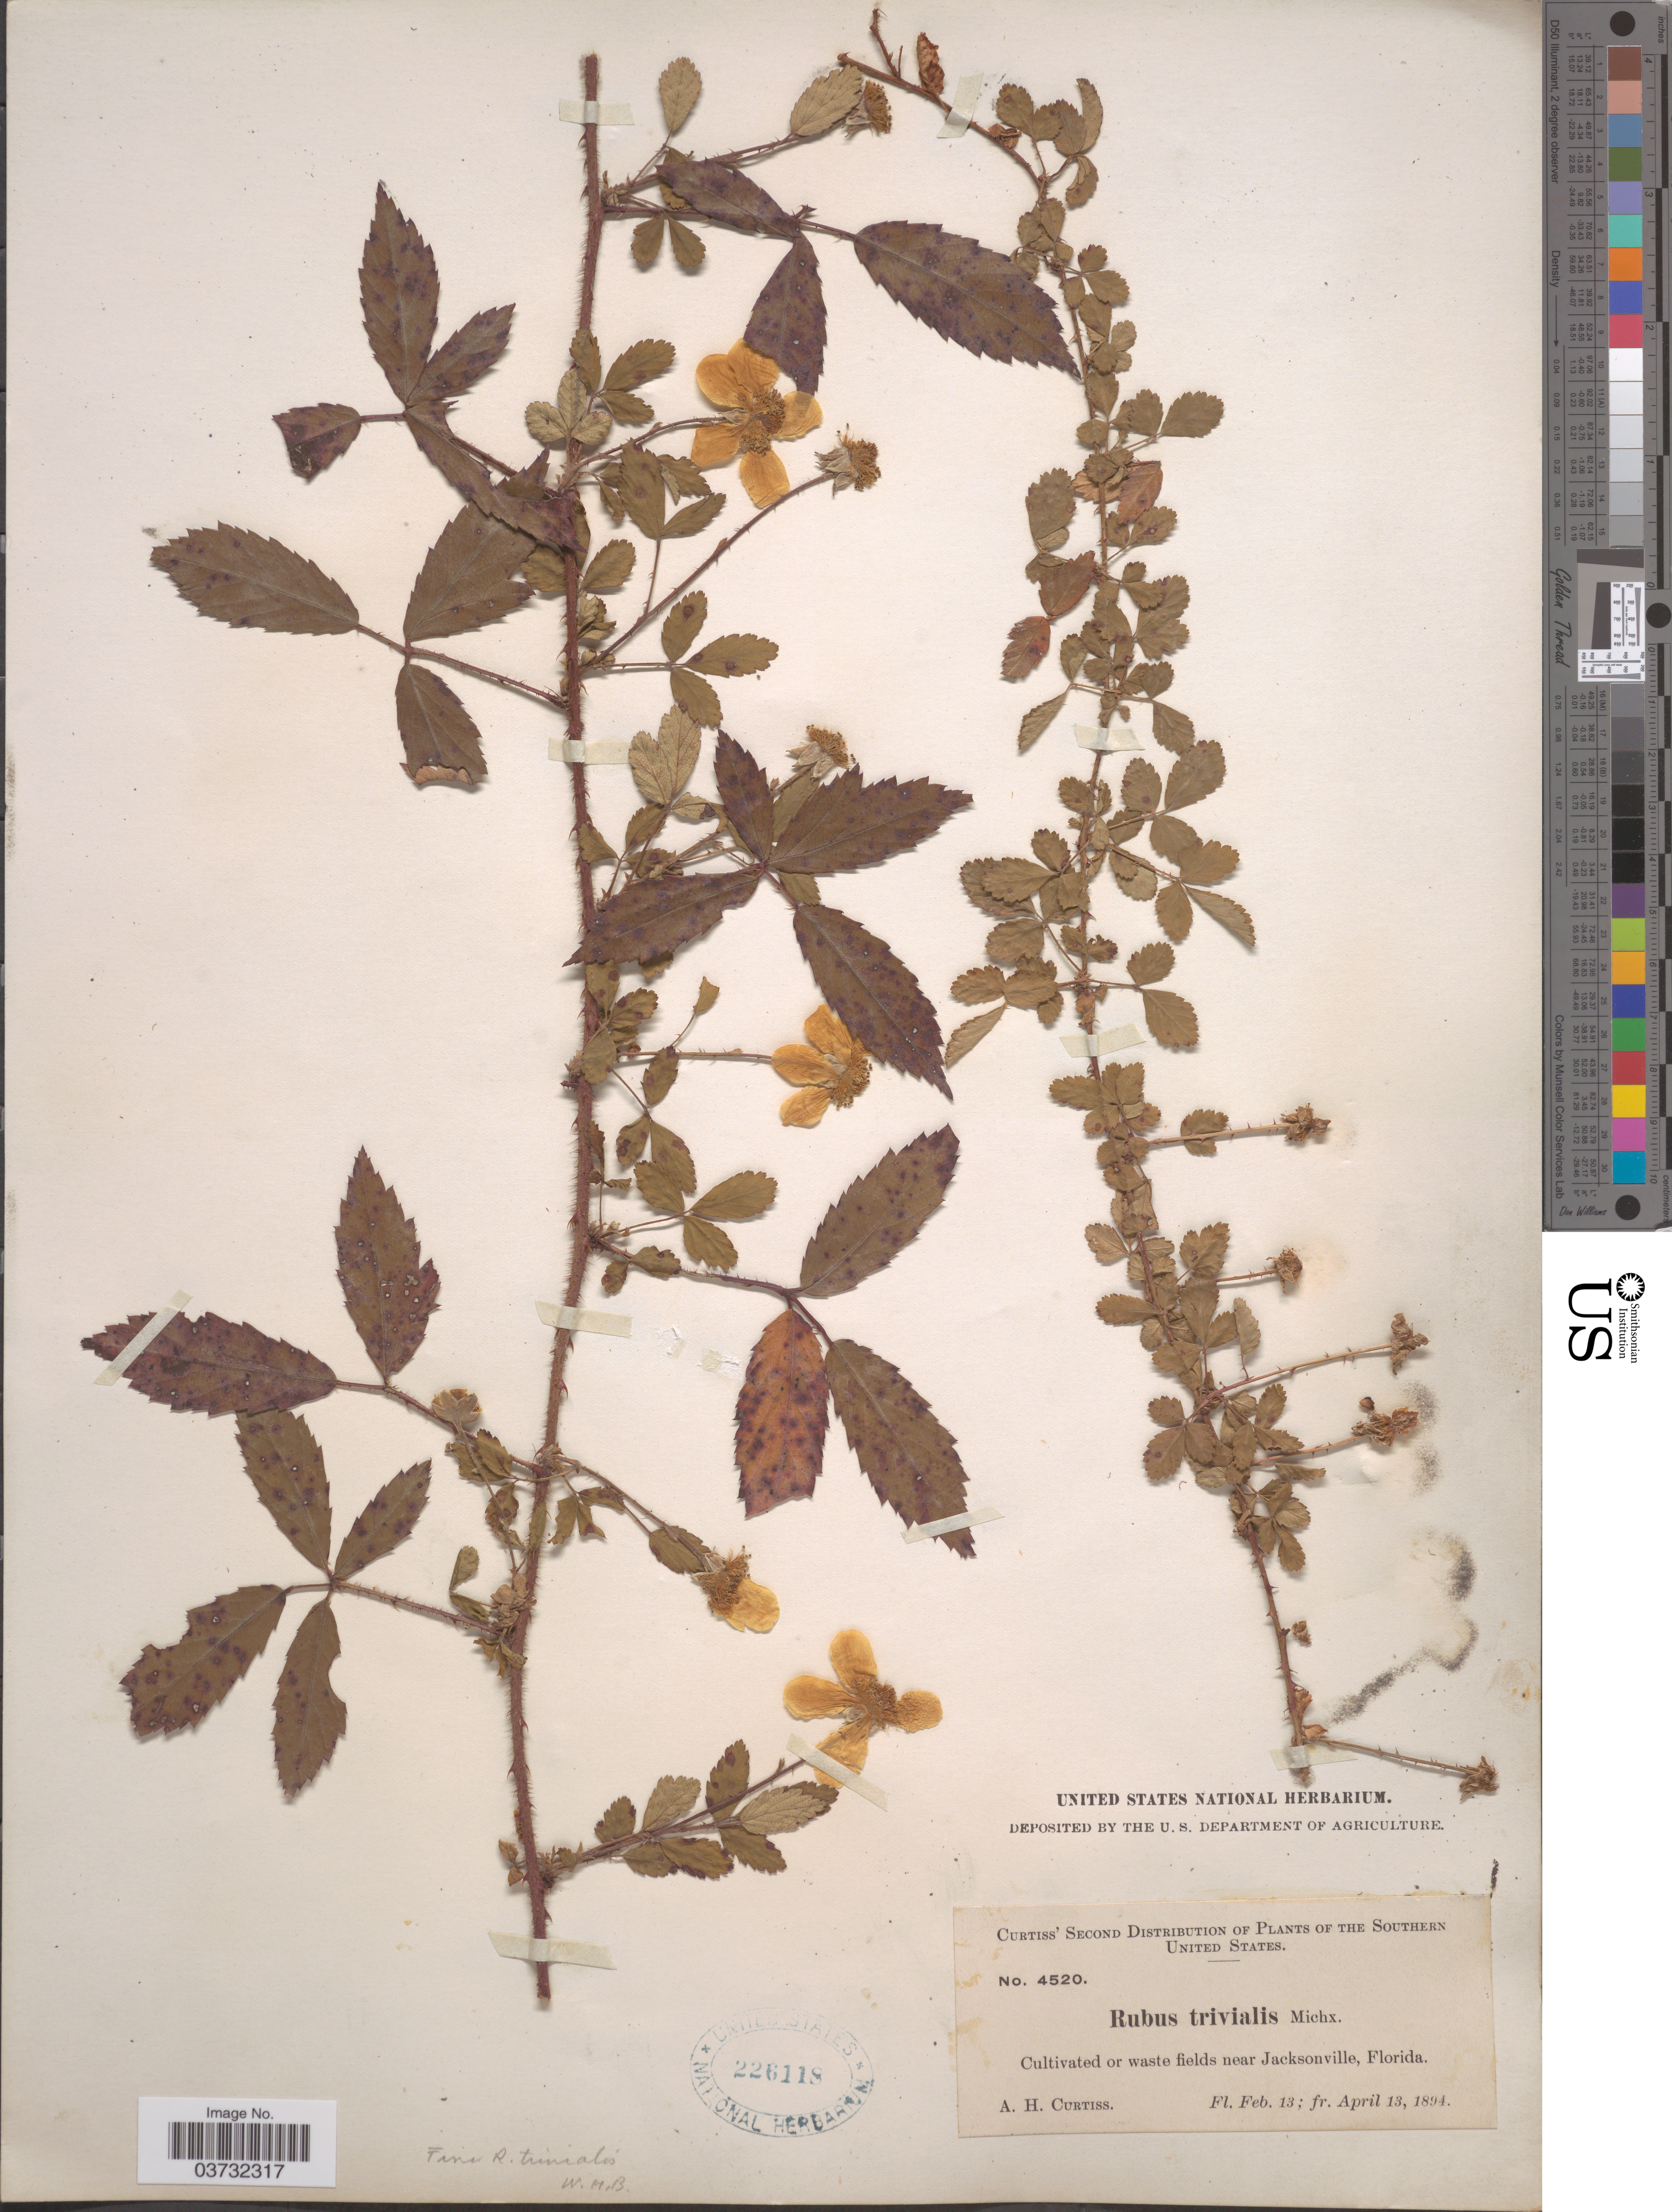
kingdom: Plantae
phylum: Tracheophyta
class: Magnoliopsida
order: Rosales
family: Rosaceae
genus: Rubus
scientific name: Rubus trivialis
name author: Michx.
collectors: A. H. Curtiss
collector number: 4520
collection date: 1894-02-13/1894-04-13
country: United States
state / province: Florida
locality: Near Jacksonville.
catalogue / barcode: US 226118